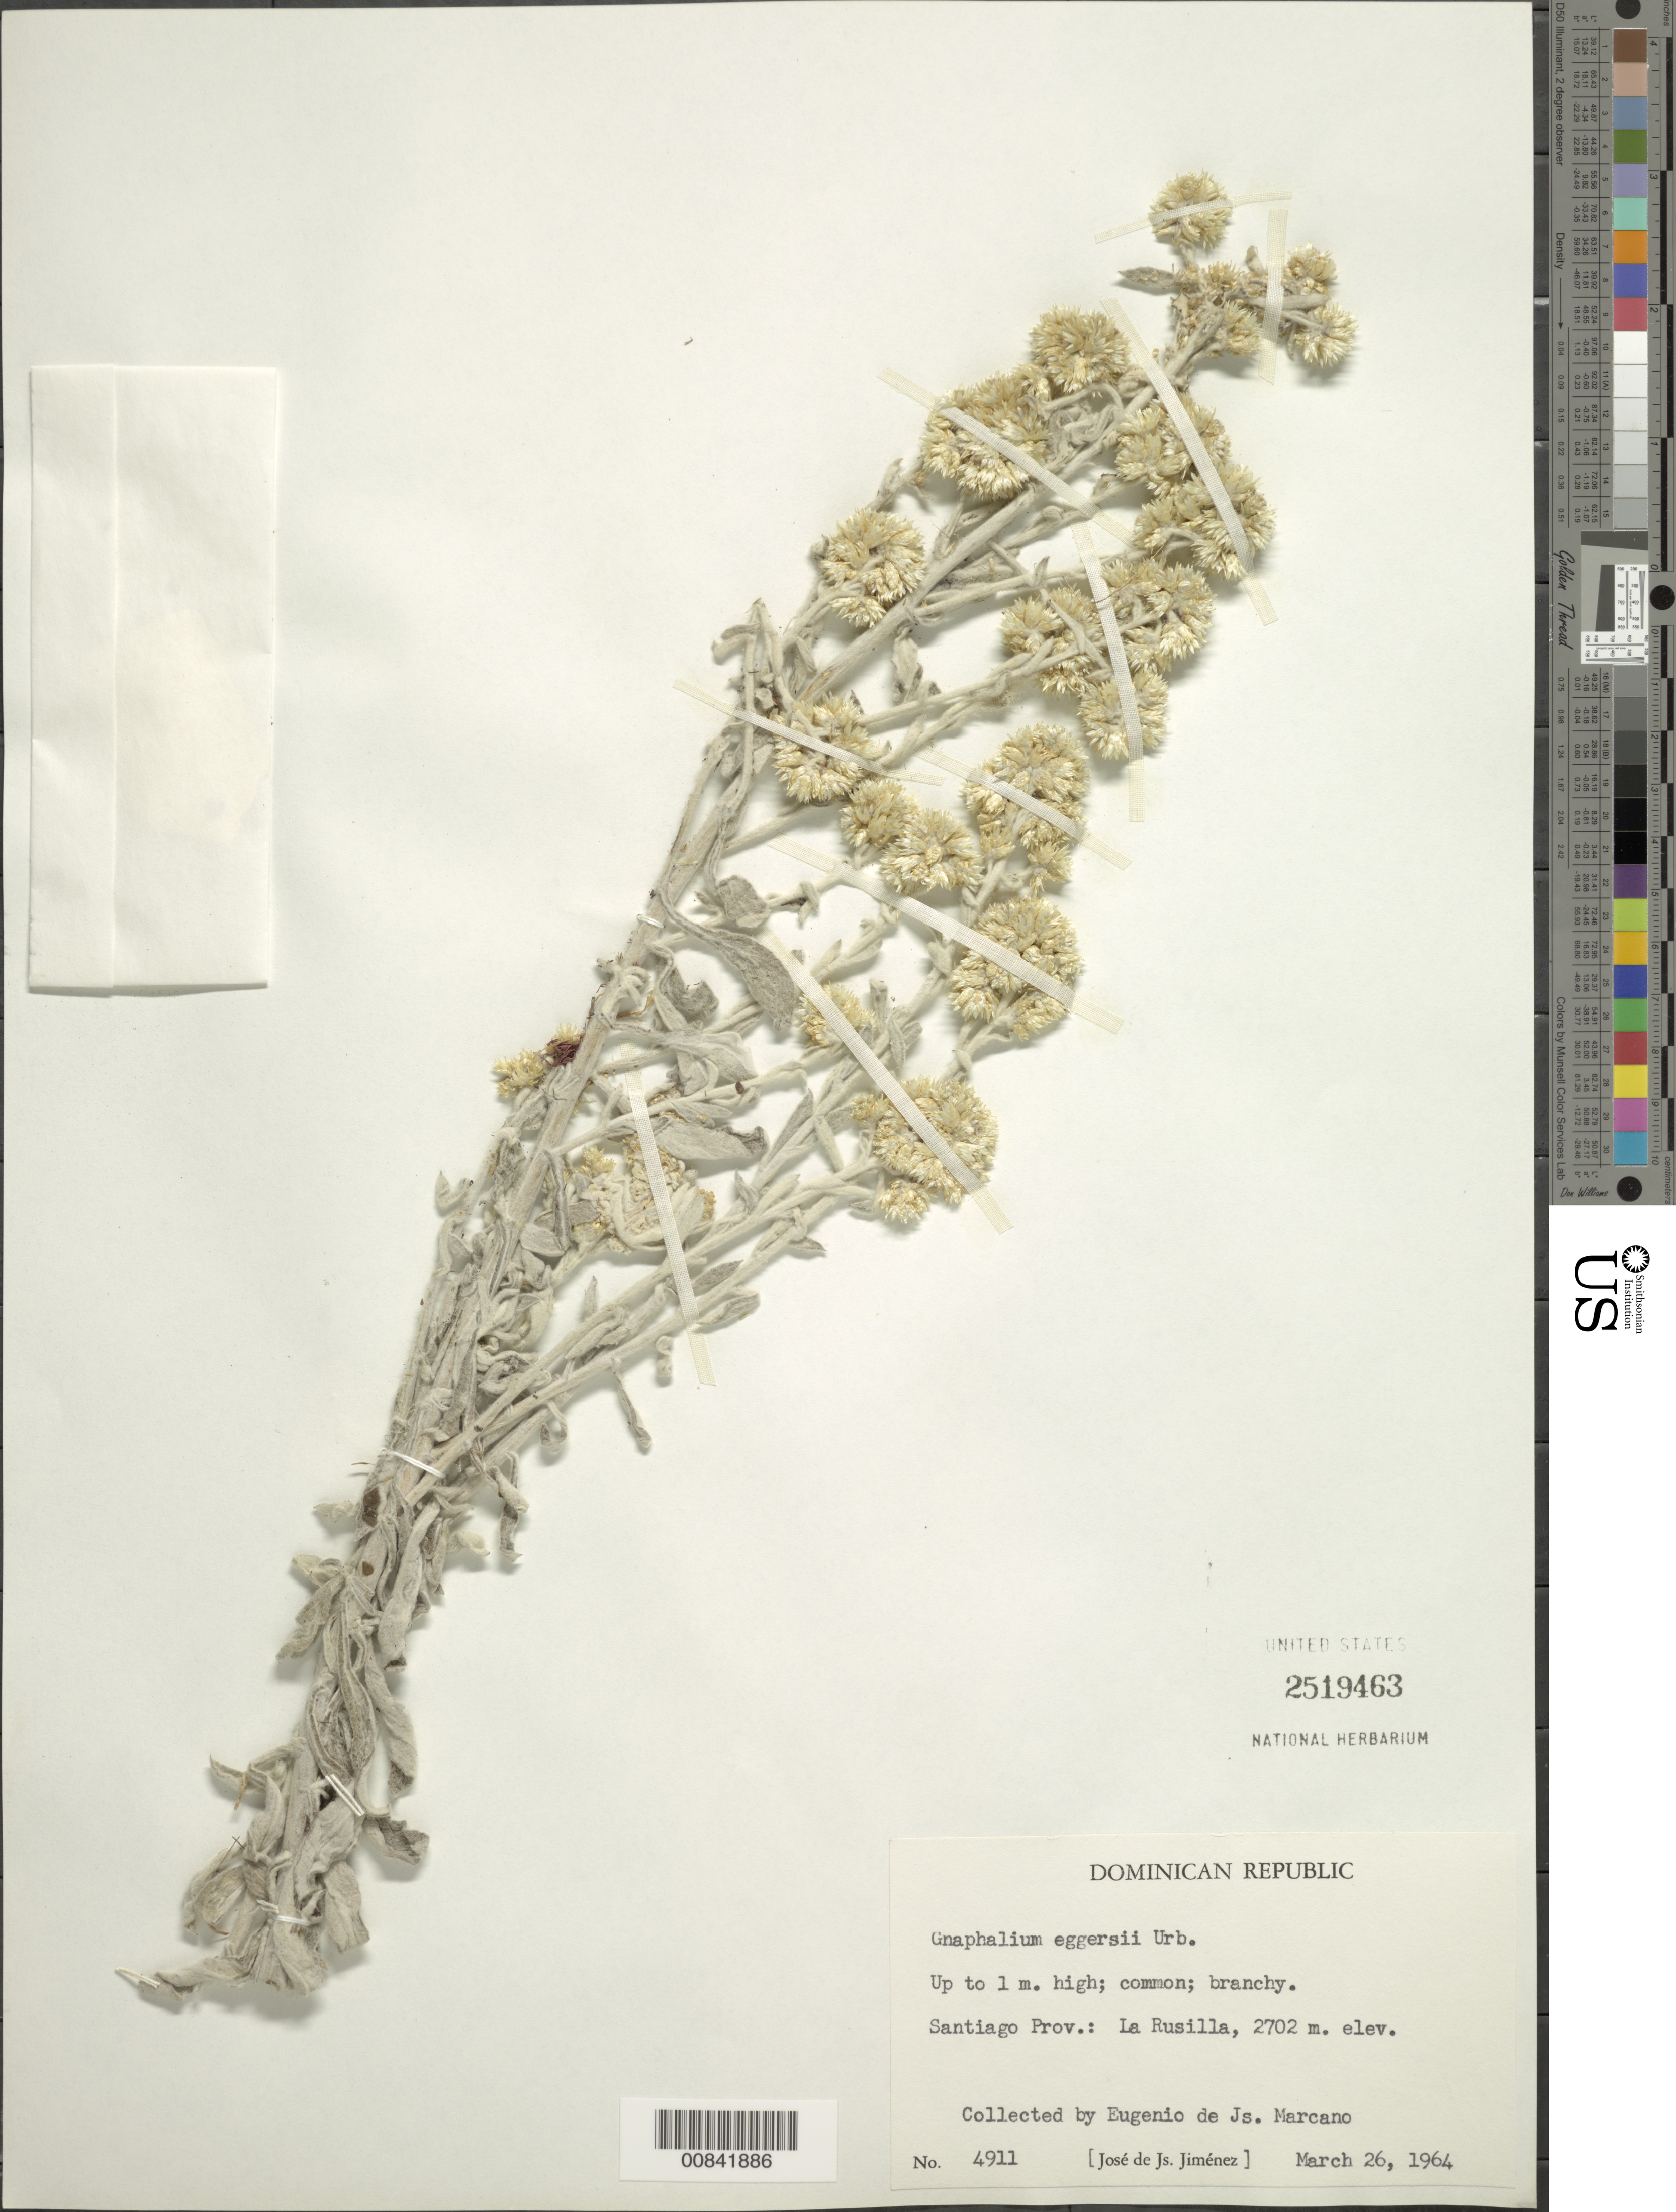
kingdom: Plantae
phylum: Tracheophyta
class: Magnoliopsida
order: Asterales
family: Asteraceae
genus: Pseudognaphalium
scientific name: Pseudognaphalium domingense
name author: (Lam.) Anderb.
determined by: Nesom, Guy L.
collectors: E. J. Marcano F.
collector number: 4911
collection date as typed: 26 Mar 1964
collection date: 1964-03-26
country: Dominican Republic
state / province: Santiago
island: Hispaniola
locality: La Rusilla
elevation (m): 2702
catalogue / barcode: US 2519463